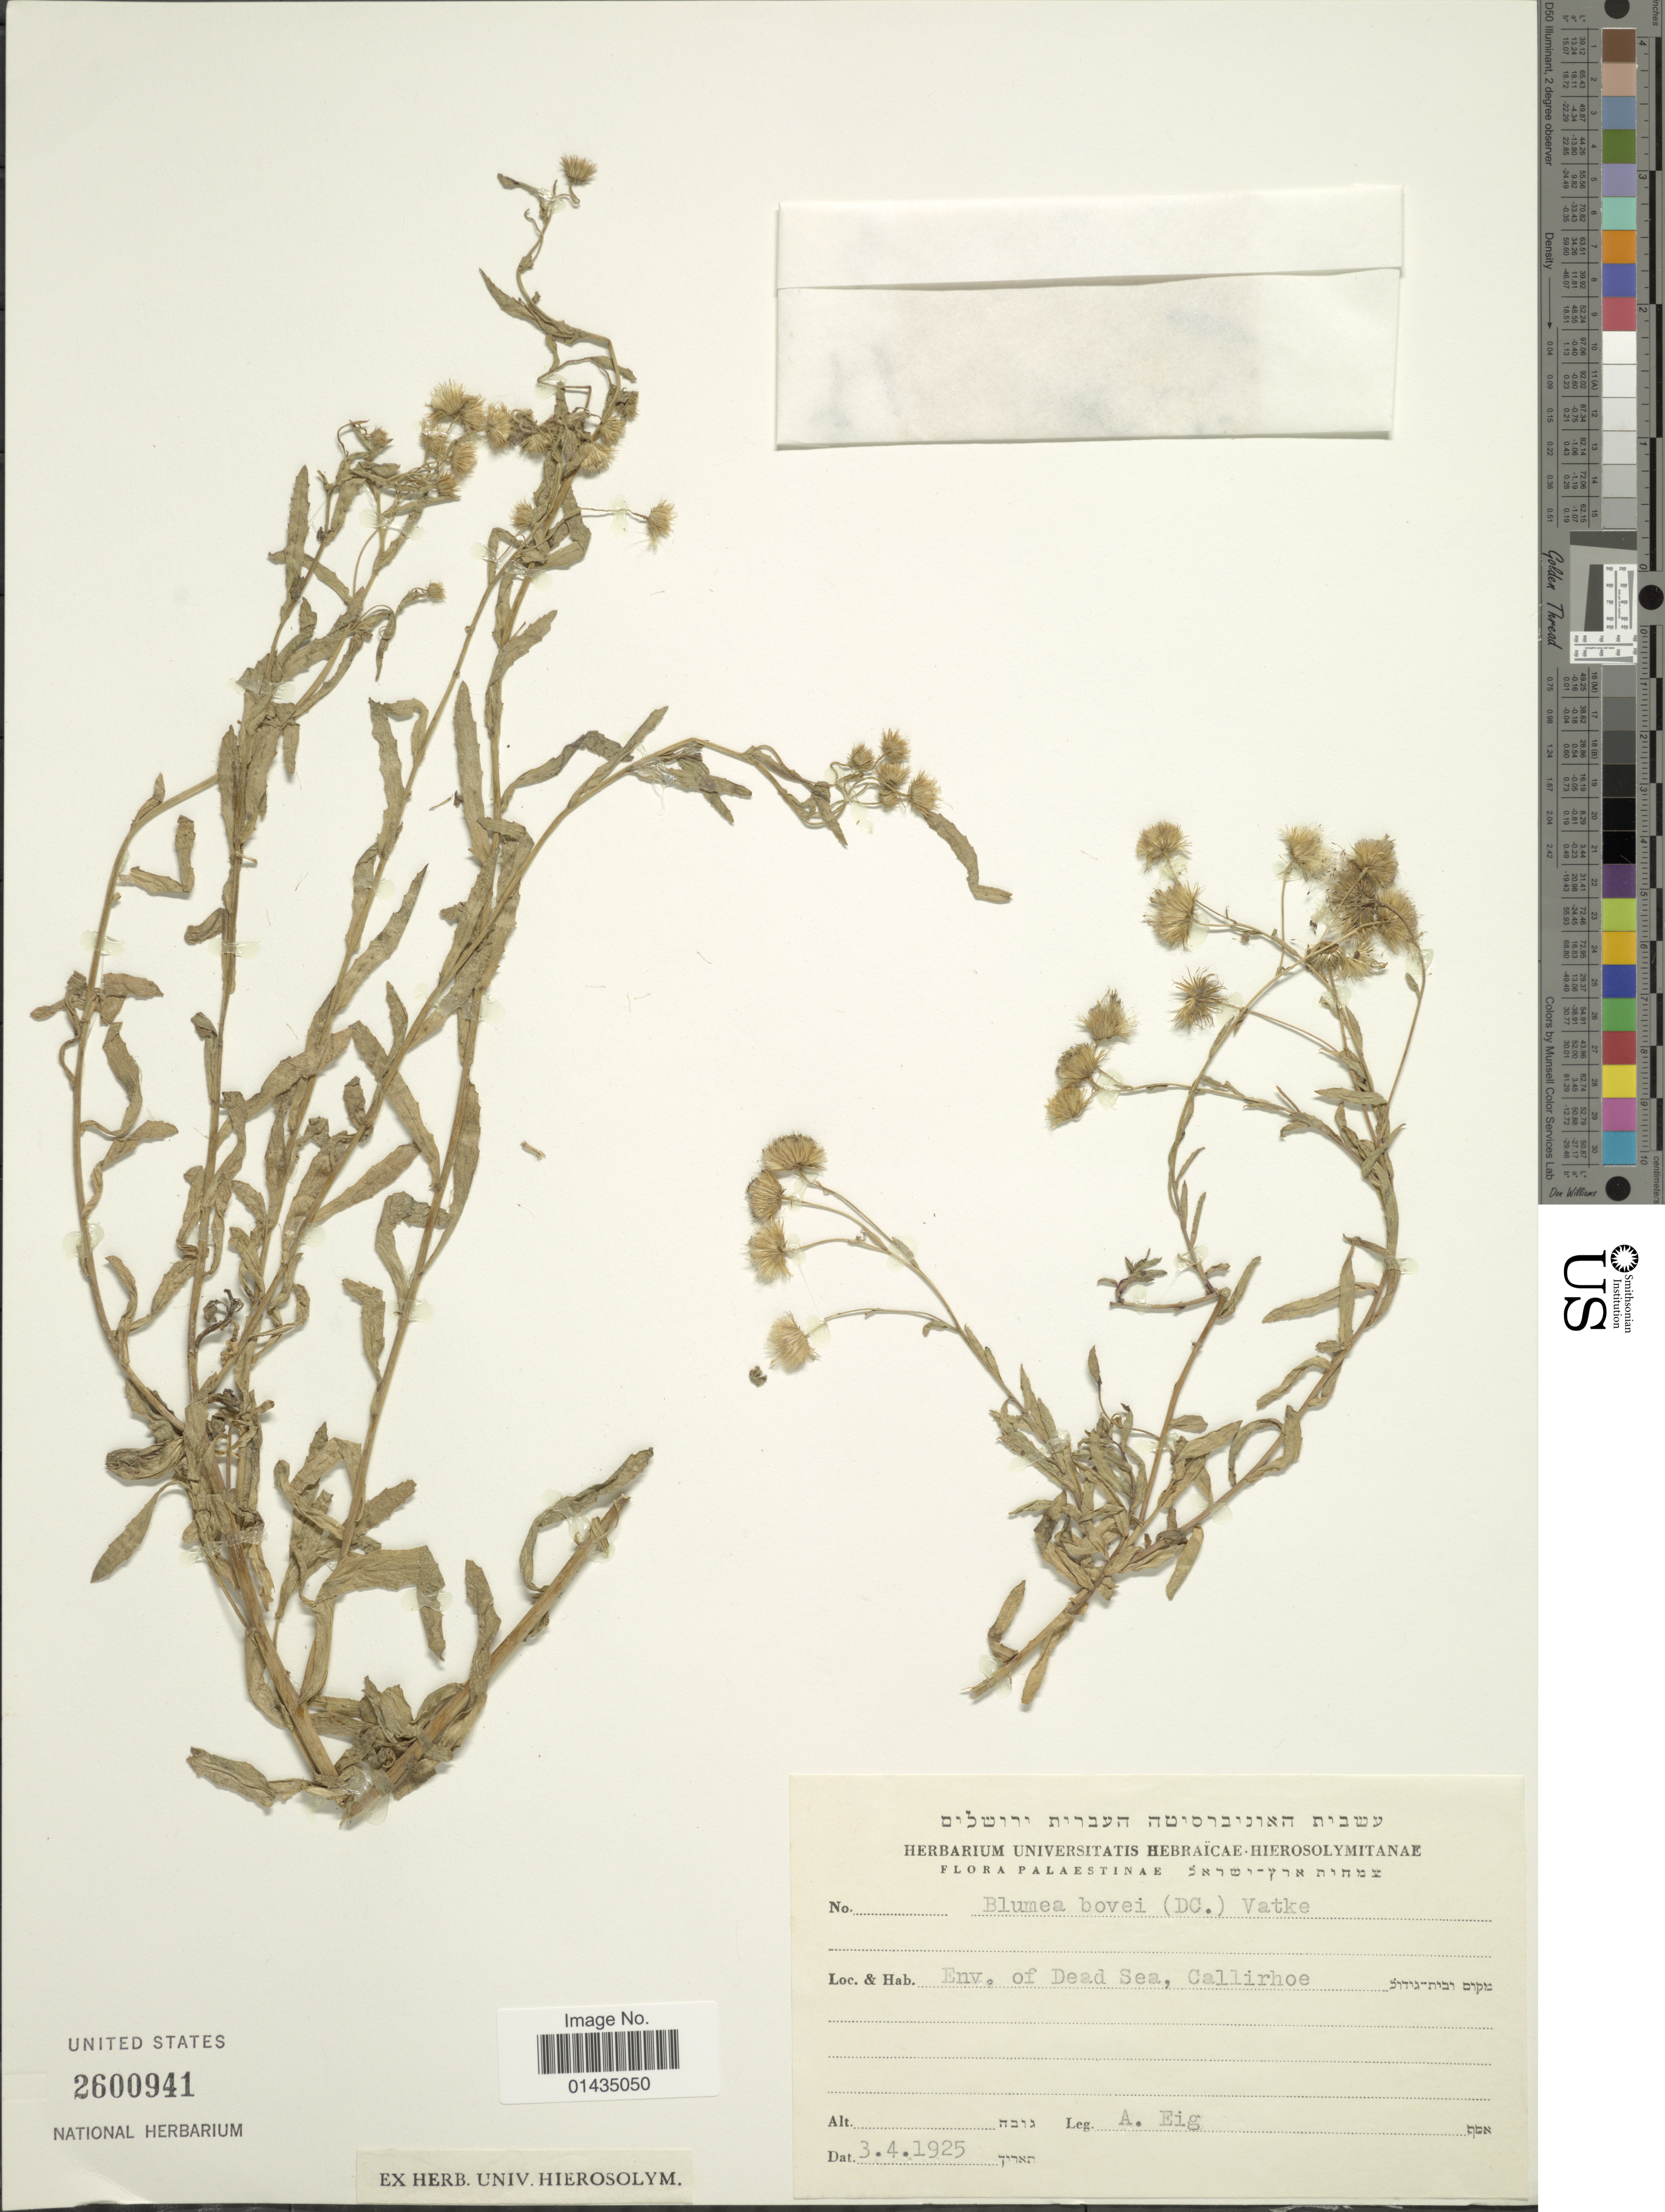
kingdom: Plantae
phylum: Tracheophyta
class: Magnoliopsida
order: Asterales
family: Asteraceae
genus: Blumea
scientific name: Blumea bovei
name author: (DC.) Vatke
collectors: A. Eig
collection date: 1925-04-03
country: Jordan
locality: Env. of Dead Sea, Callirhoe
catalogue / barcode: US 2600941